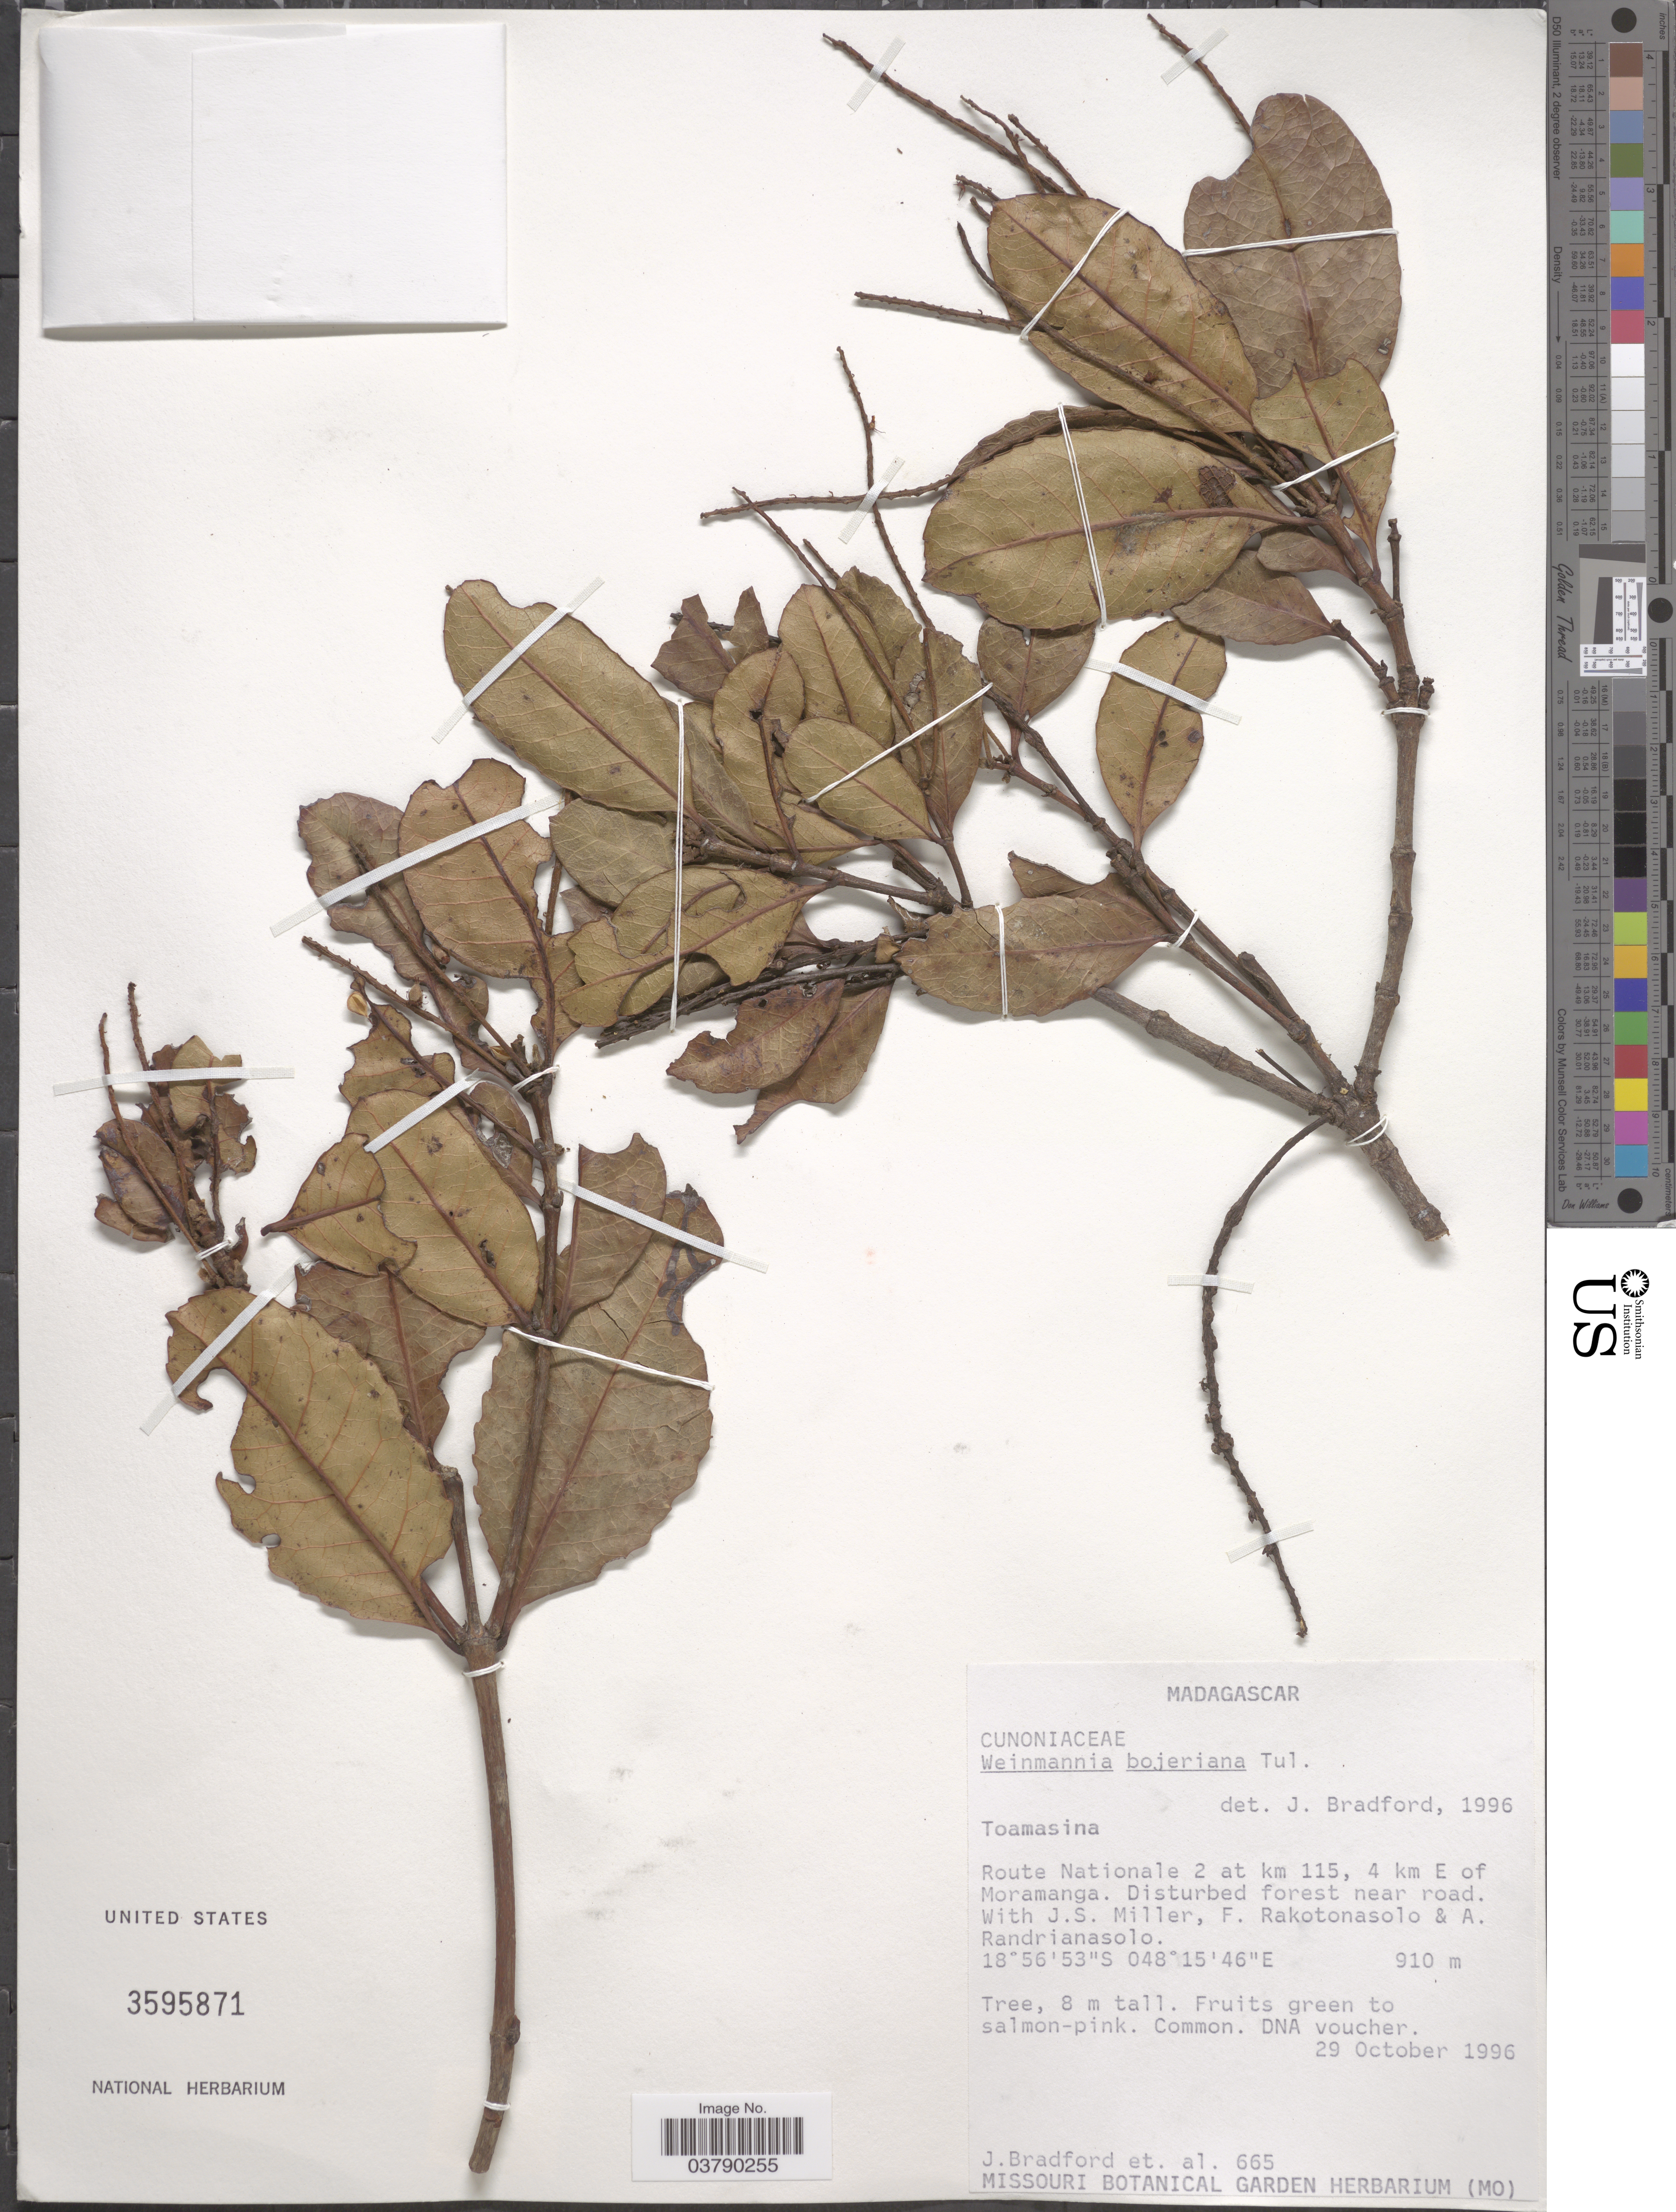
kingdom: Plantae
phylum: Tracheophyta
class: Magnoliopsida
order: Oxalidales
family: Cunoniaceae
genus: Pterophylla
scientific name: Pterophylla bojeriana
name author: (Tul.) J. Bradford & Z.S. Rogers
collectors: J. Bradford, J. S. Miller, F. Rakotonasolo & A. Randrianasolo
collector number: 665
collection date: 1996-10-29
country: Madagascar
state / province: Alaotra Mangoro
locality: Route Nationale 2 at km 115, 4 km E of Moramanga. Disturbed forest near road.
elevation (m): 910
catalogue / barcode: US 3595871